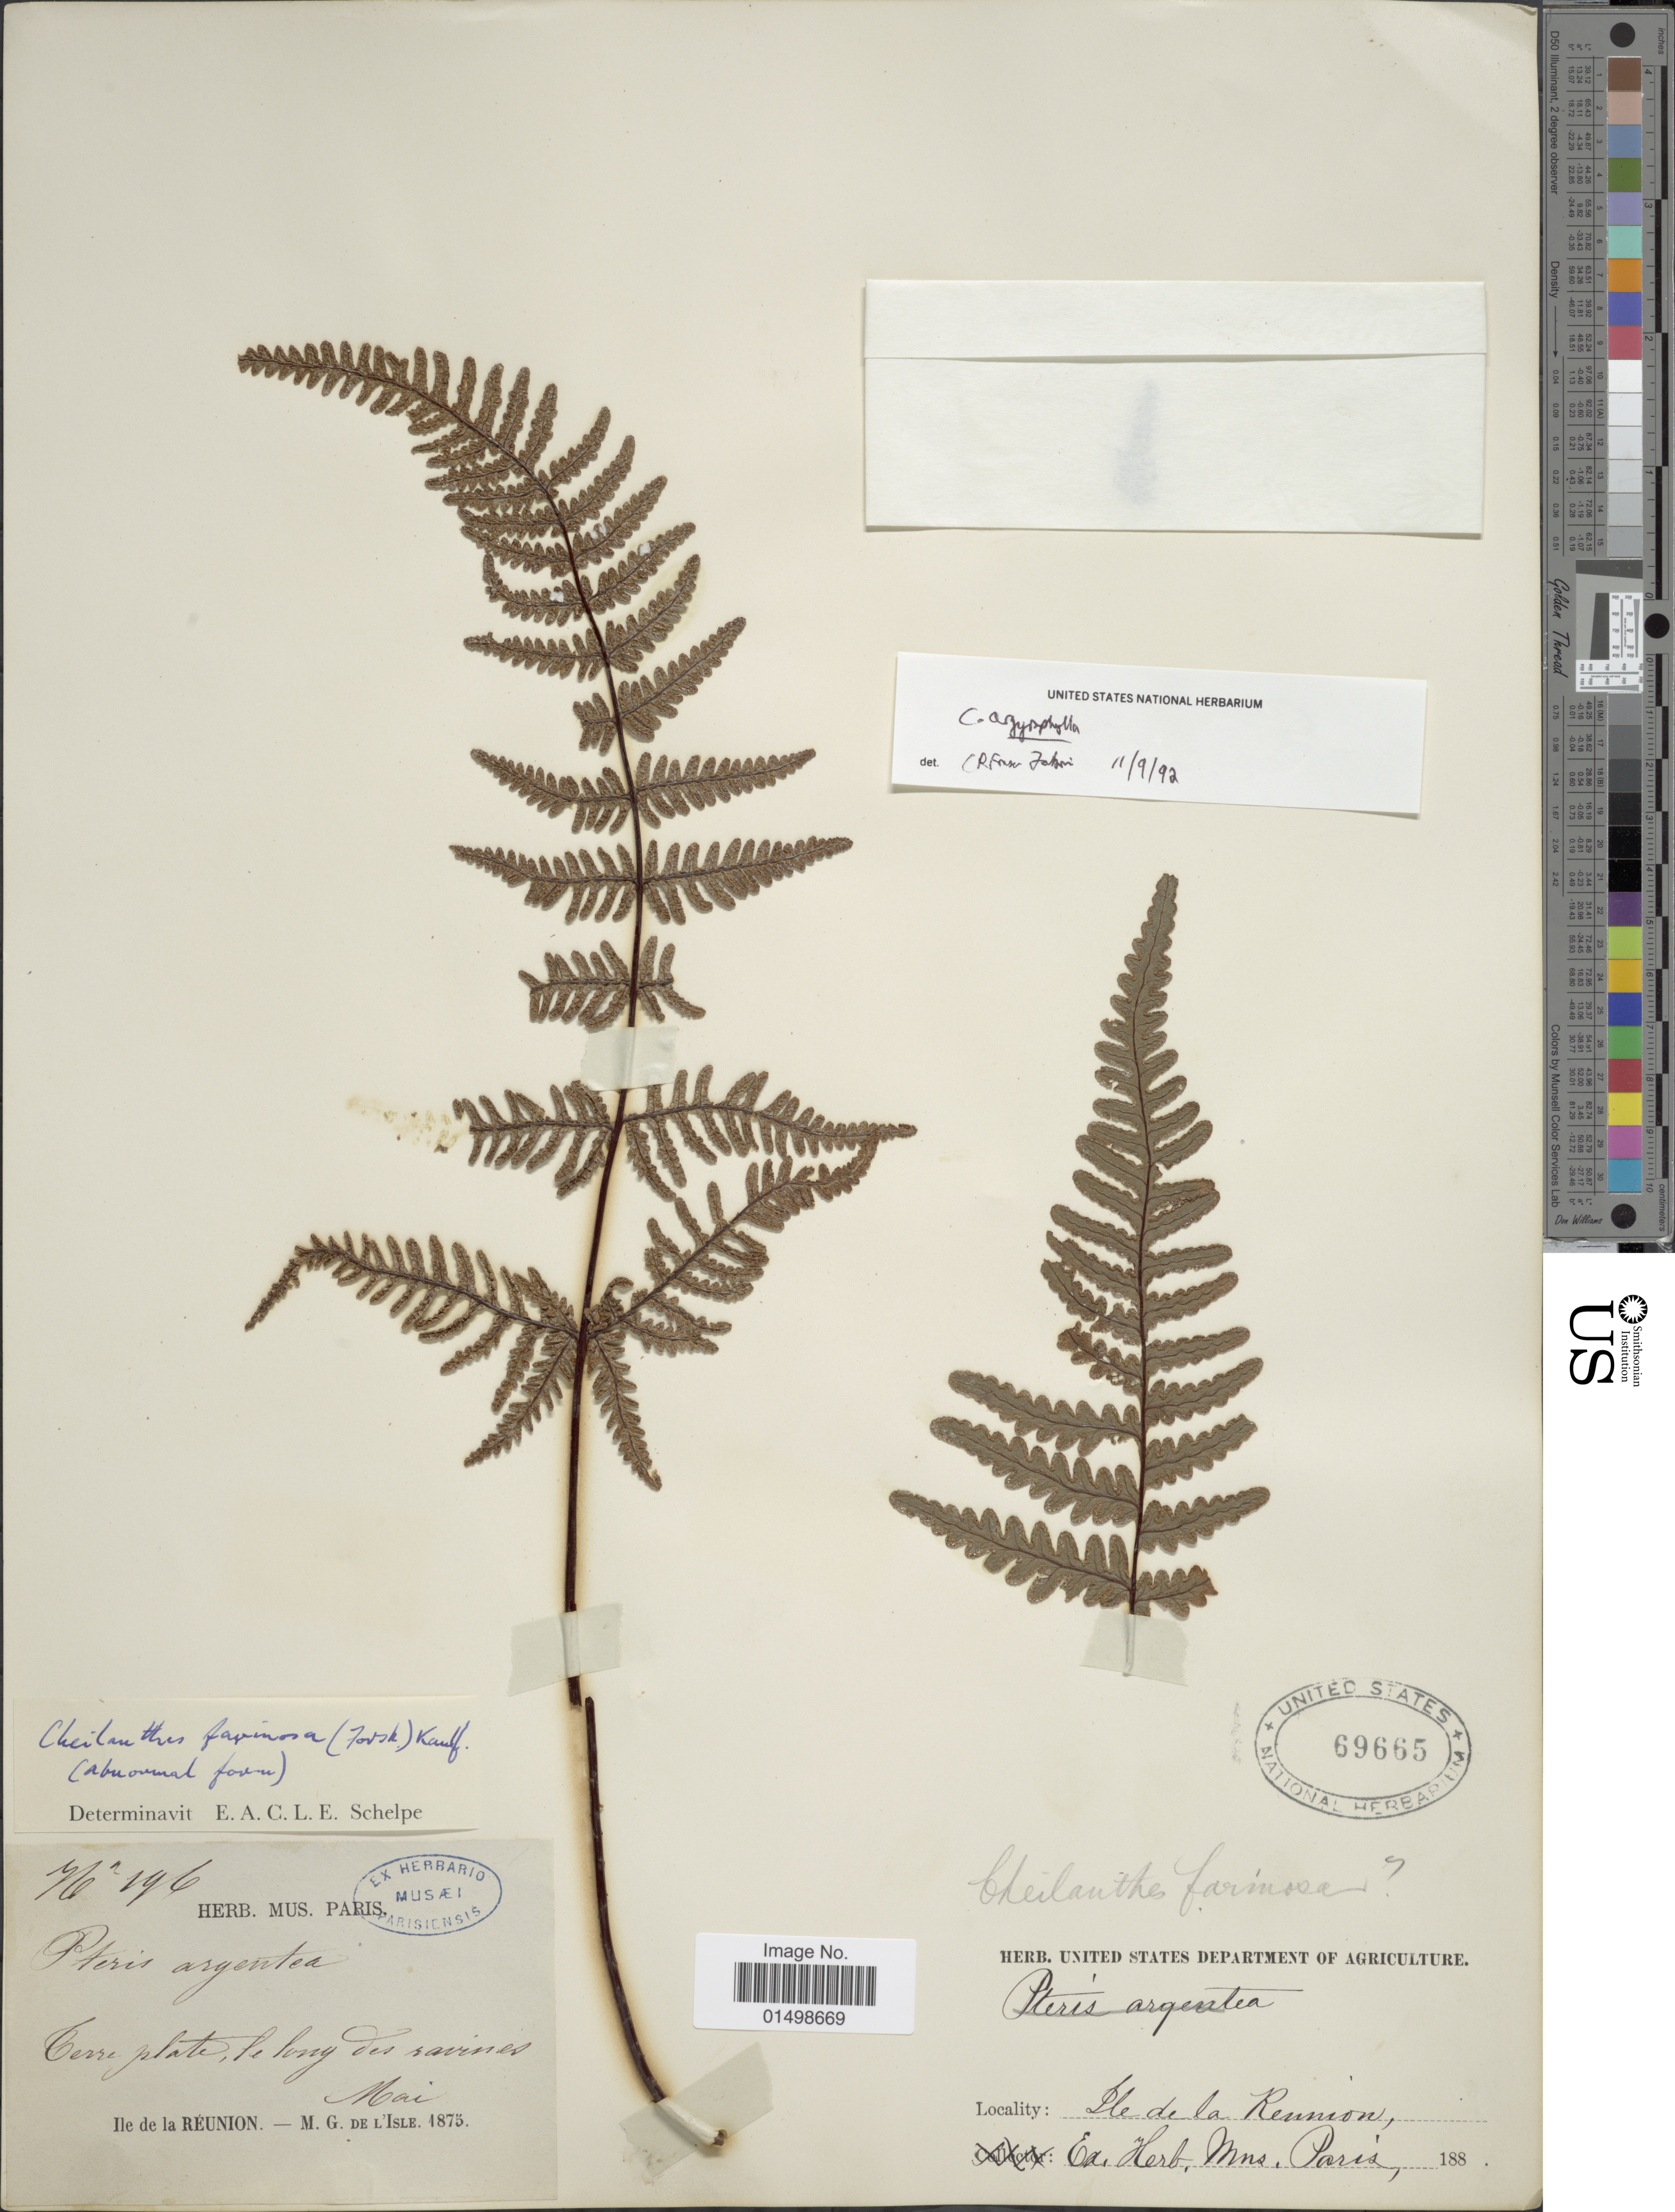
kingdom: Plantae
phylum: Tracheophyta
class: Polypodiopsida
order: Polypodiales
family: Pteridaceae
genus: Aleuritopteris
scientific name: Aleuritopteris farinosa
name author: (Forssk.) Fée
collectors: M. de L'Isle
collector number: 196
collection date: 1875-05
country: Reunion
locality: Ile de la Reunion, Cerre plate le long des ravines. [interpreted]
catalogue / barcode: US 69665